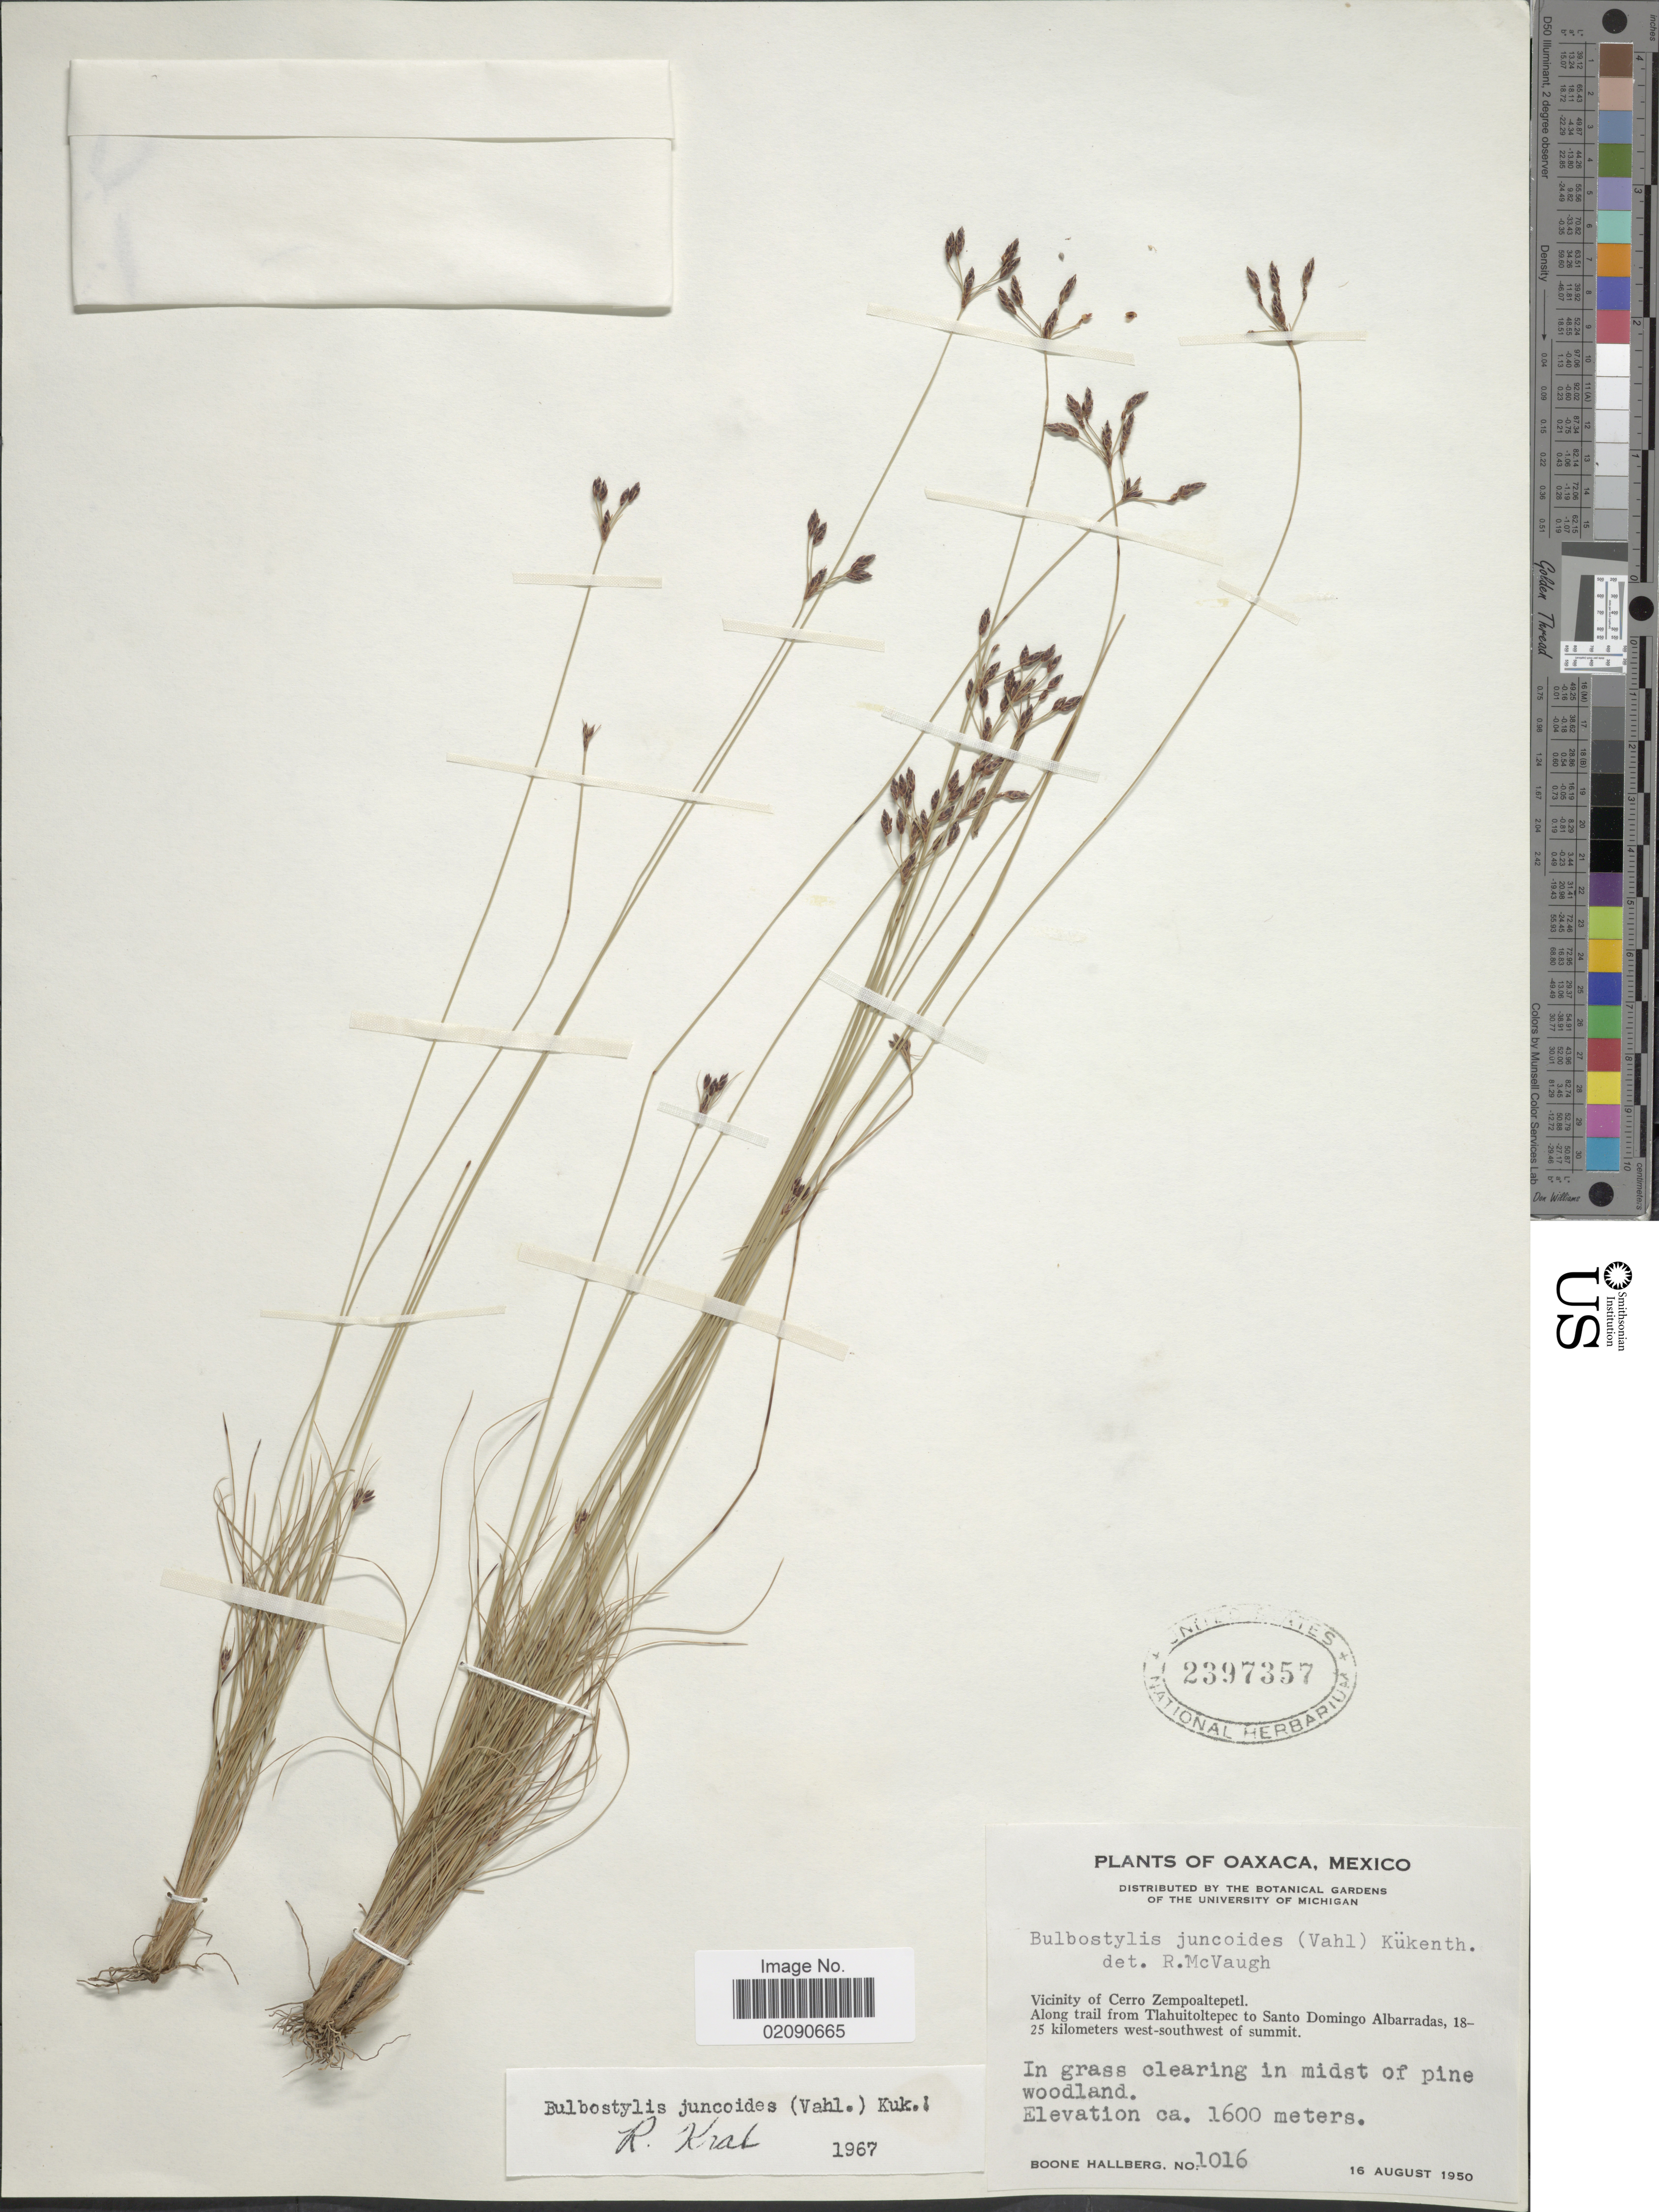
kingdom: Plantae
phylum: Tracheophyta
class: Liliopsida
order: Poales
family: Cyperaceae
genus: Bulbostylis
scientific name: Bulbostylis juncoides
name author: (Vahl) Kük. ex Herter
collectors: B. Hallberg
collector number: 1016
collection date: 1950-08-16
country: Mexico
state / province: Oaxaca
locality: Vicinity of Cerro Zempoaltepetl. Along trail from Tlahuitoltepec to Santo Domingo Albarradas, 18-25 kilometers west-southwest of summit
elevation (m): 1600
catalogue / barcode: US 2397357